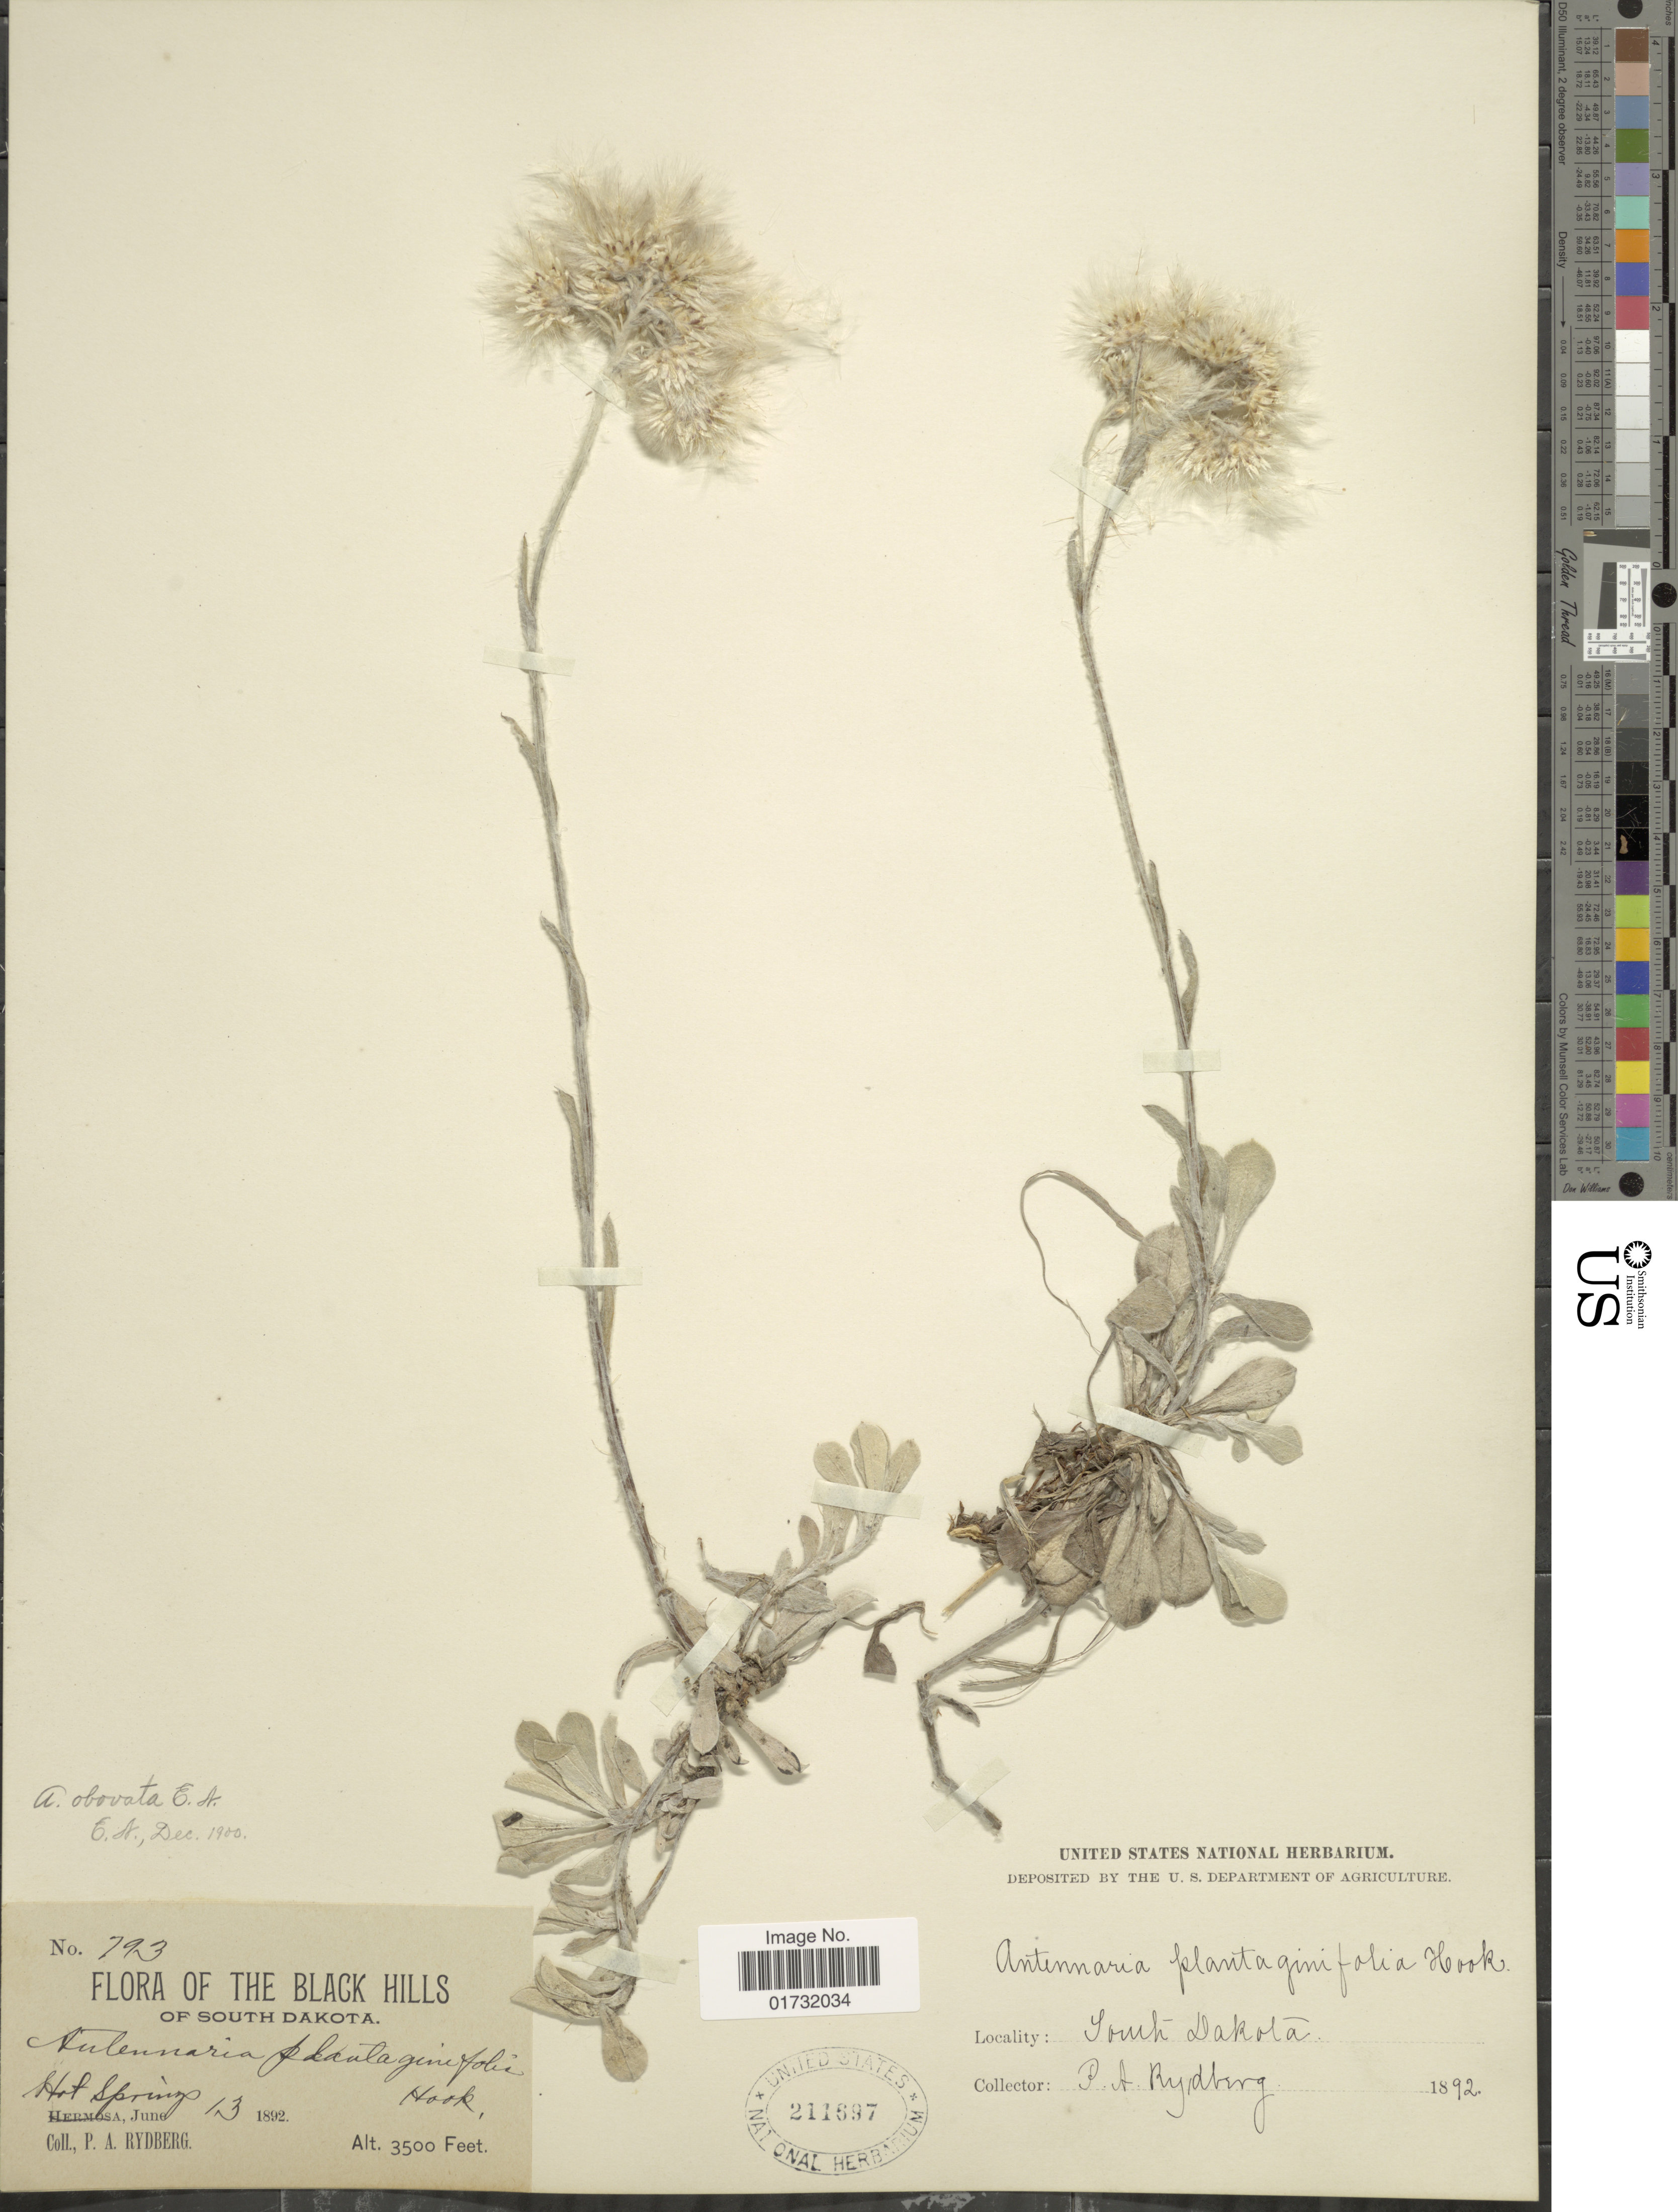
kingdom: Plantae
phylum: Tracheophyta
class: Magnoliopsida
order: Asterales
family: Asteraceae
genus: Antennaria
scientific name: Antennaria obovata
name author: E.E. Nelson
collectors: P. A. Rydberg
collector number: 793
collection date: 1892-06-13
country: United States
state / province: South Dakota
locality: Black Hills. Hot Springs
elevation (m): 1067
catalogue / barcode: US 211697